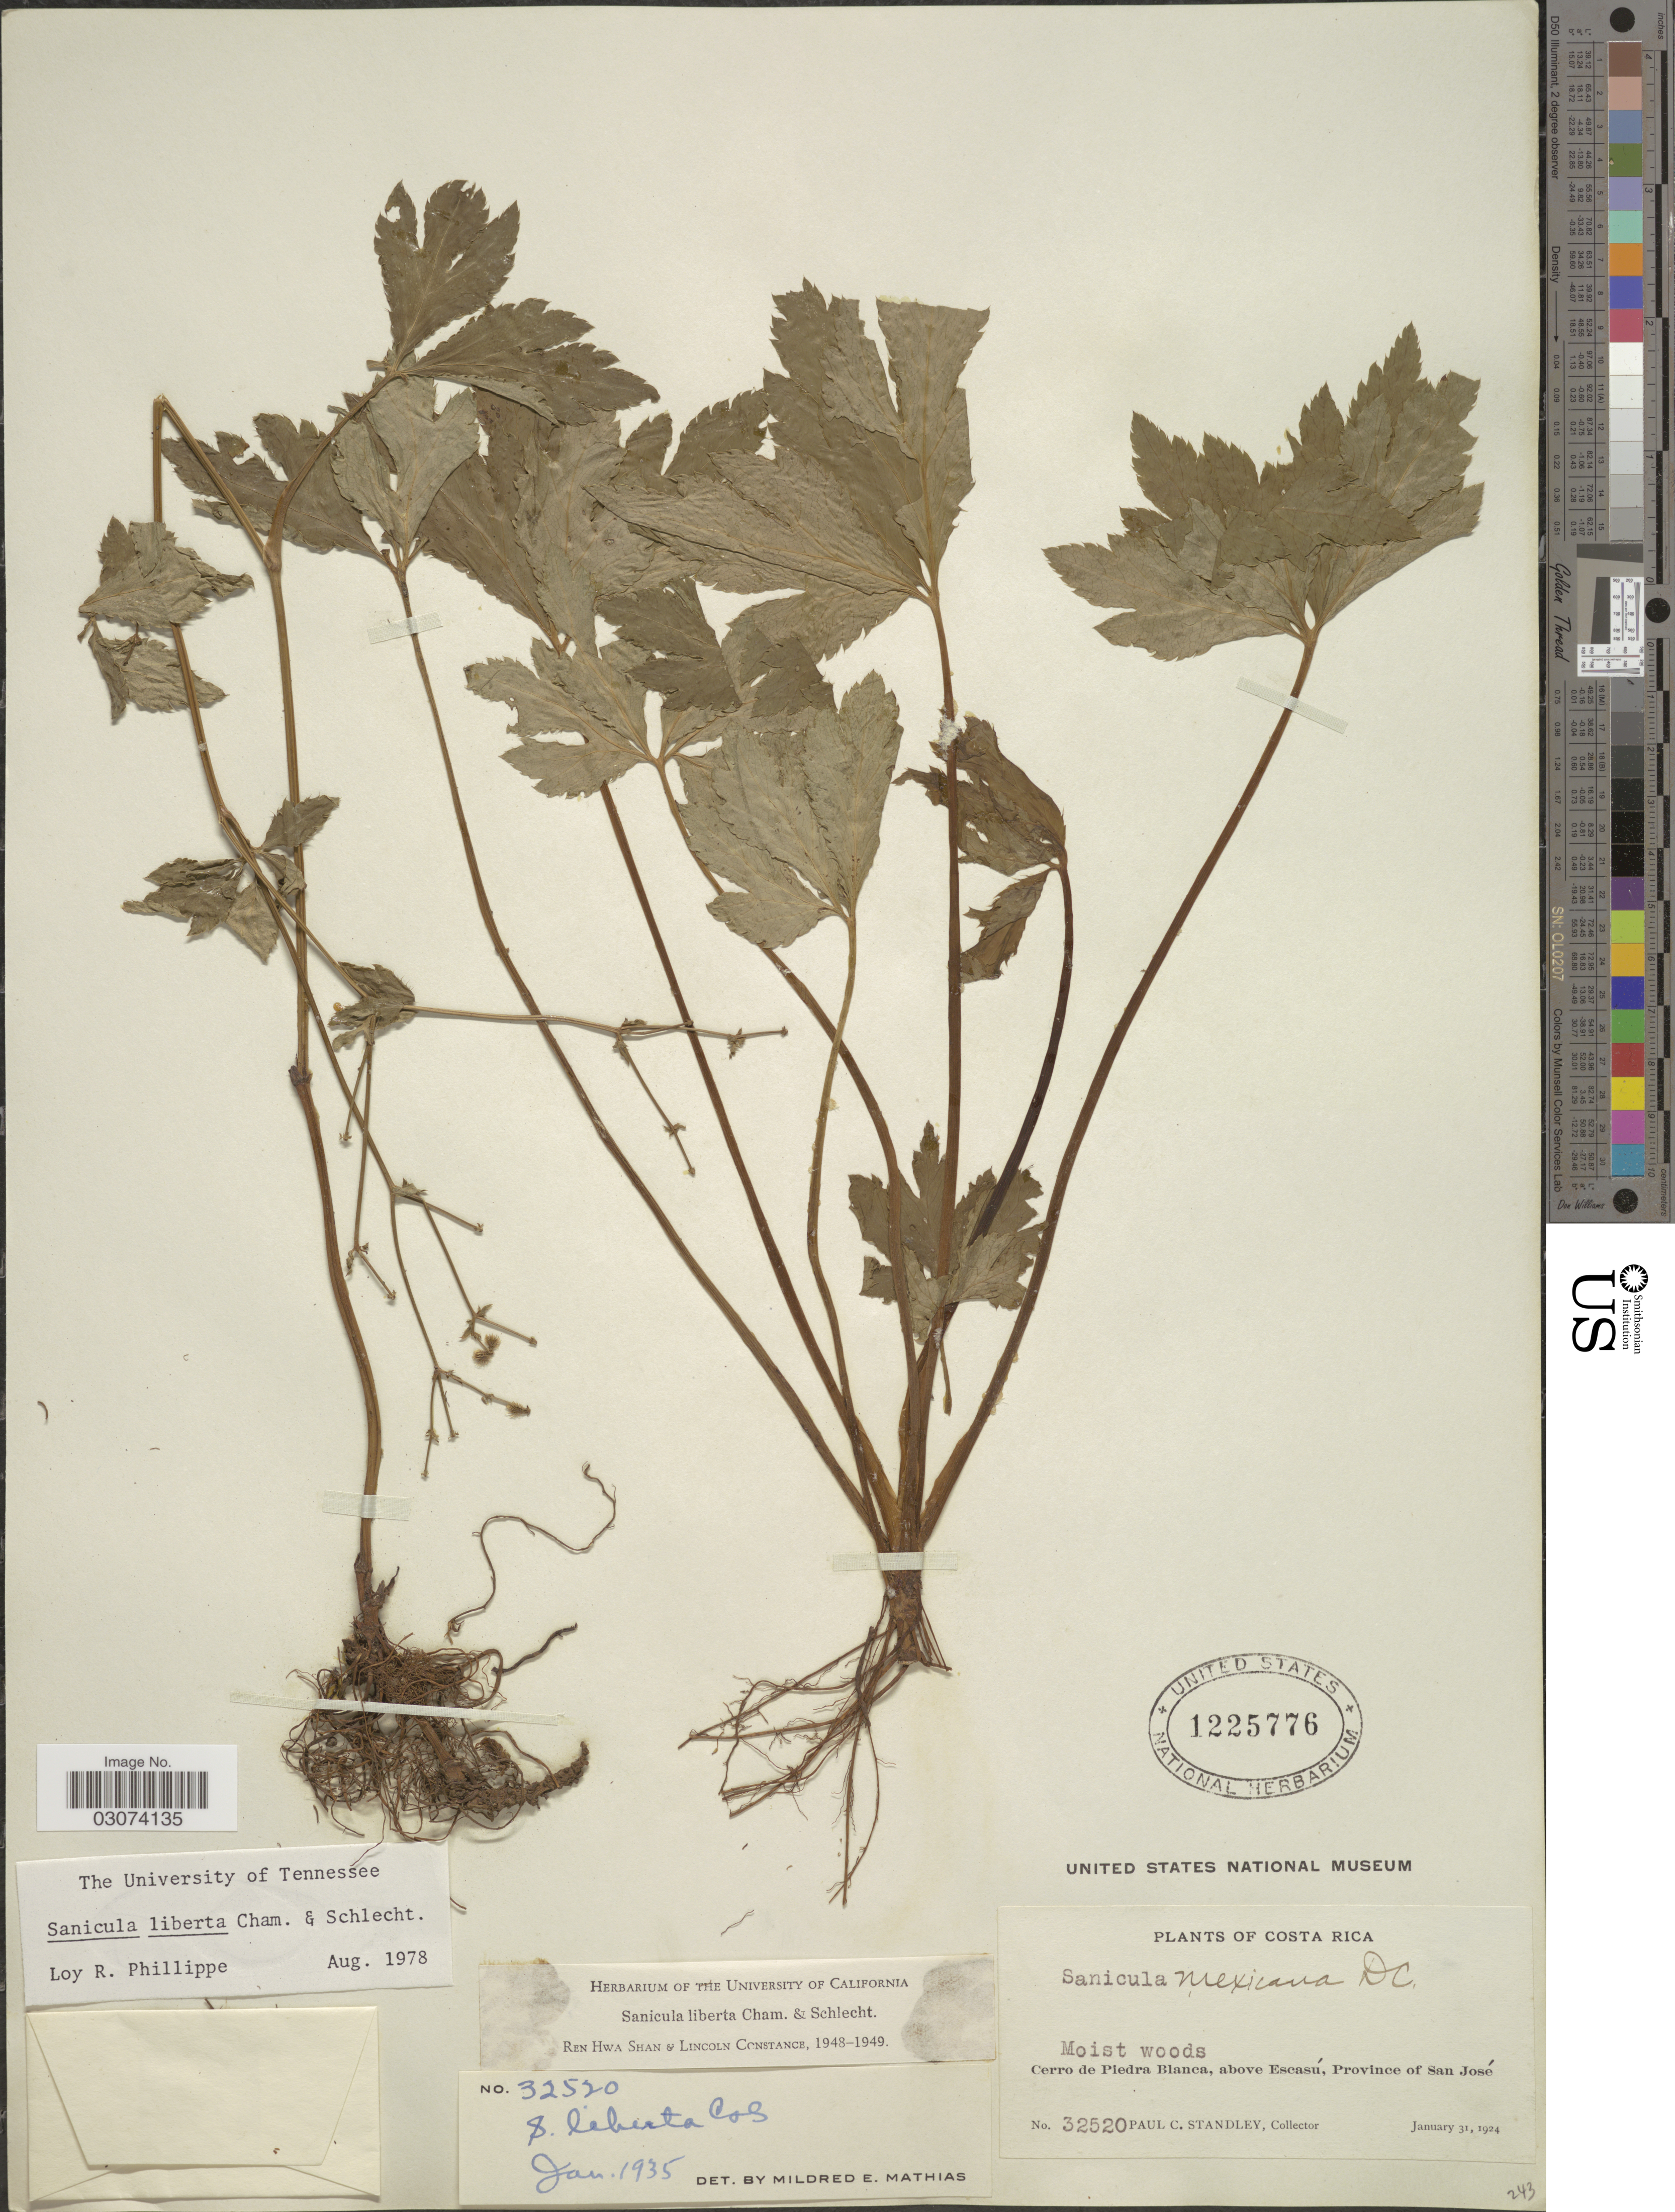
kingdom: Plantae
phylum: Tracheophyta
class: Magnoliopsida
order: Apiales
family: Apiaceae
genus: Sanicula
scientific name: Sanicula liberta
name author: Cham. & Schltdl.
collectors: P. C. Standley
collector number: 32520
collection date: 1924-01-31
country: Costa Rica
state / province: San José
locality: Cerro de Piedra Blanca, above Escasú.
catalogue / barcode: US 1225776